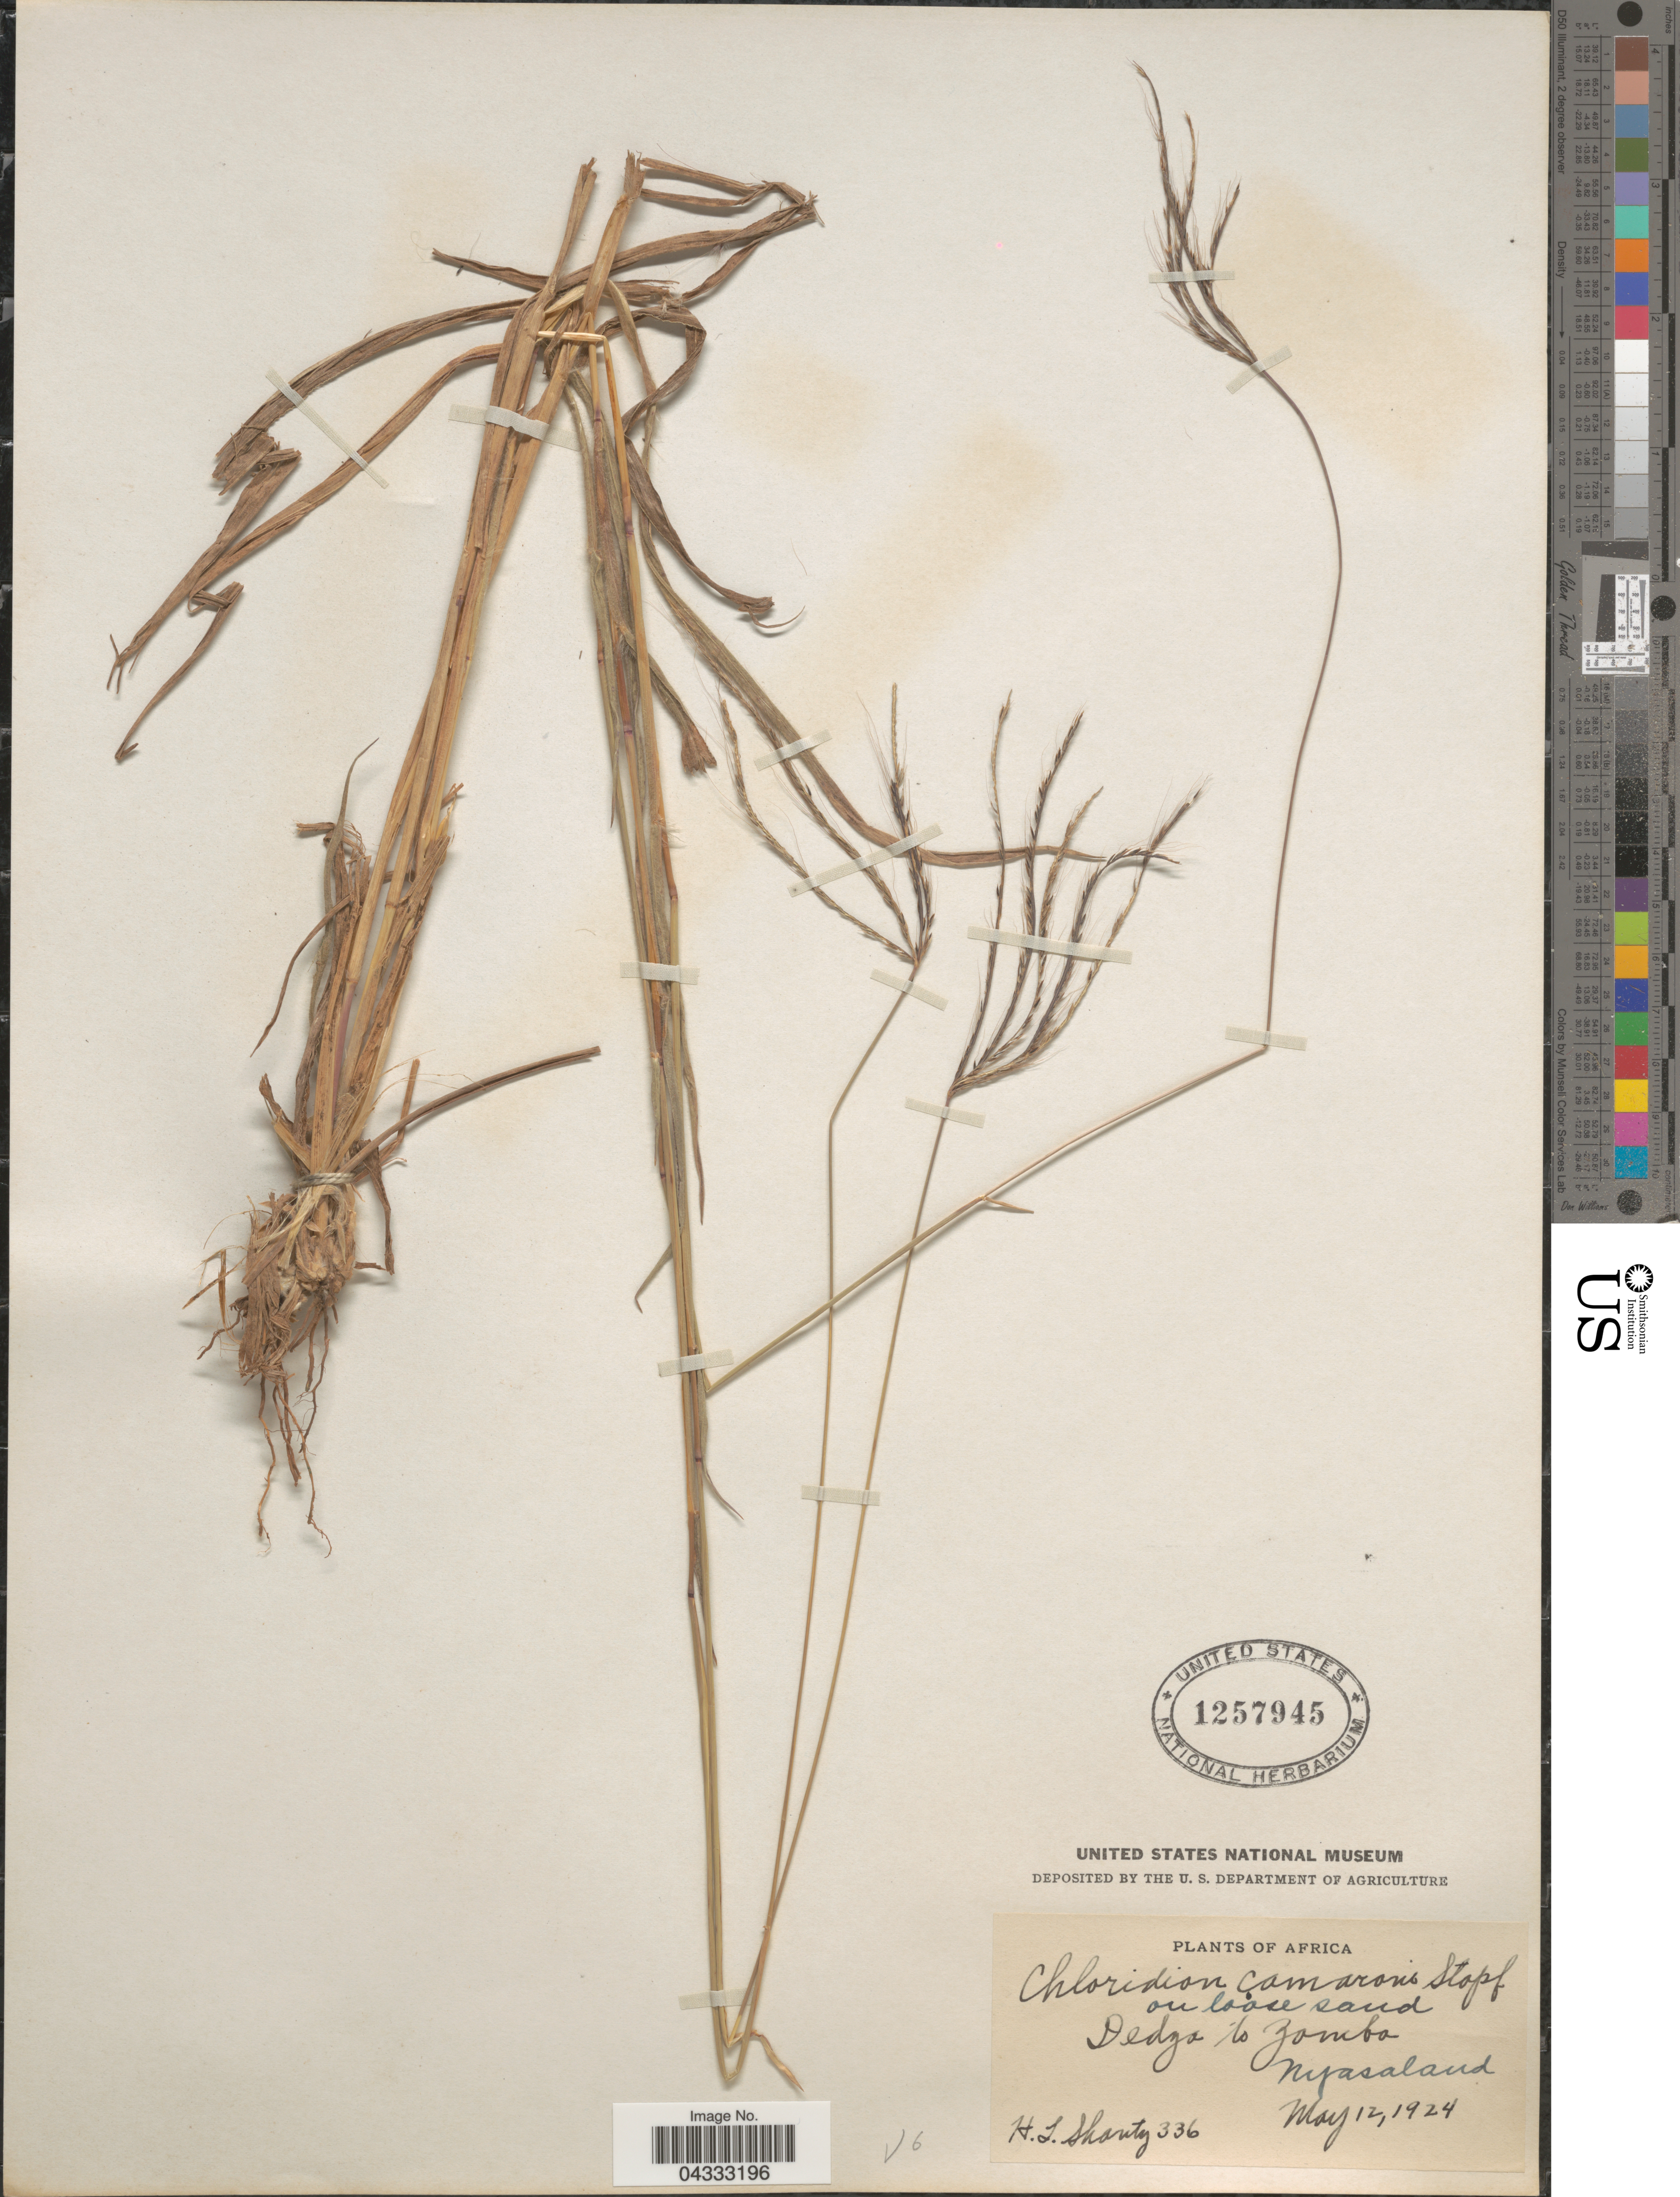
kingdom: Plantae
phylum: Tracheophyta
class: Liliopsida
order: Poales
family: Poaceae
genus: Stereochlaena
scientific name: Stereochlaena cameronii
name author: (Stapf) Pilg.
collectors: H. Shantz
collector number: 336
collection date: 1924-05-12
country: Zimbabwe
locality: Dedza to Zombo. Nyasaland.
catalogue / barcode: US 1257945